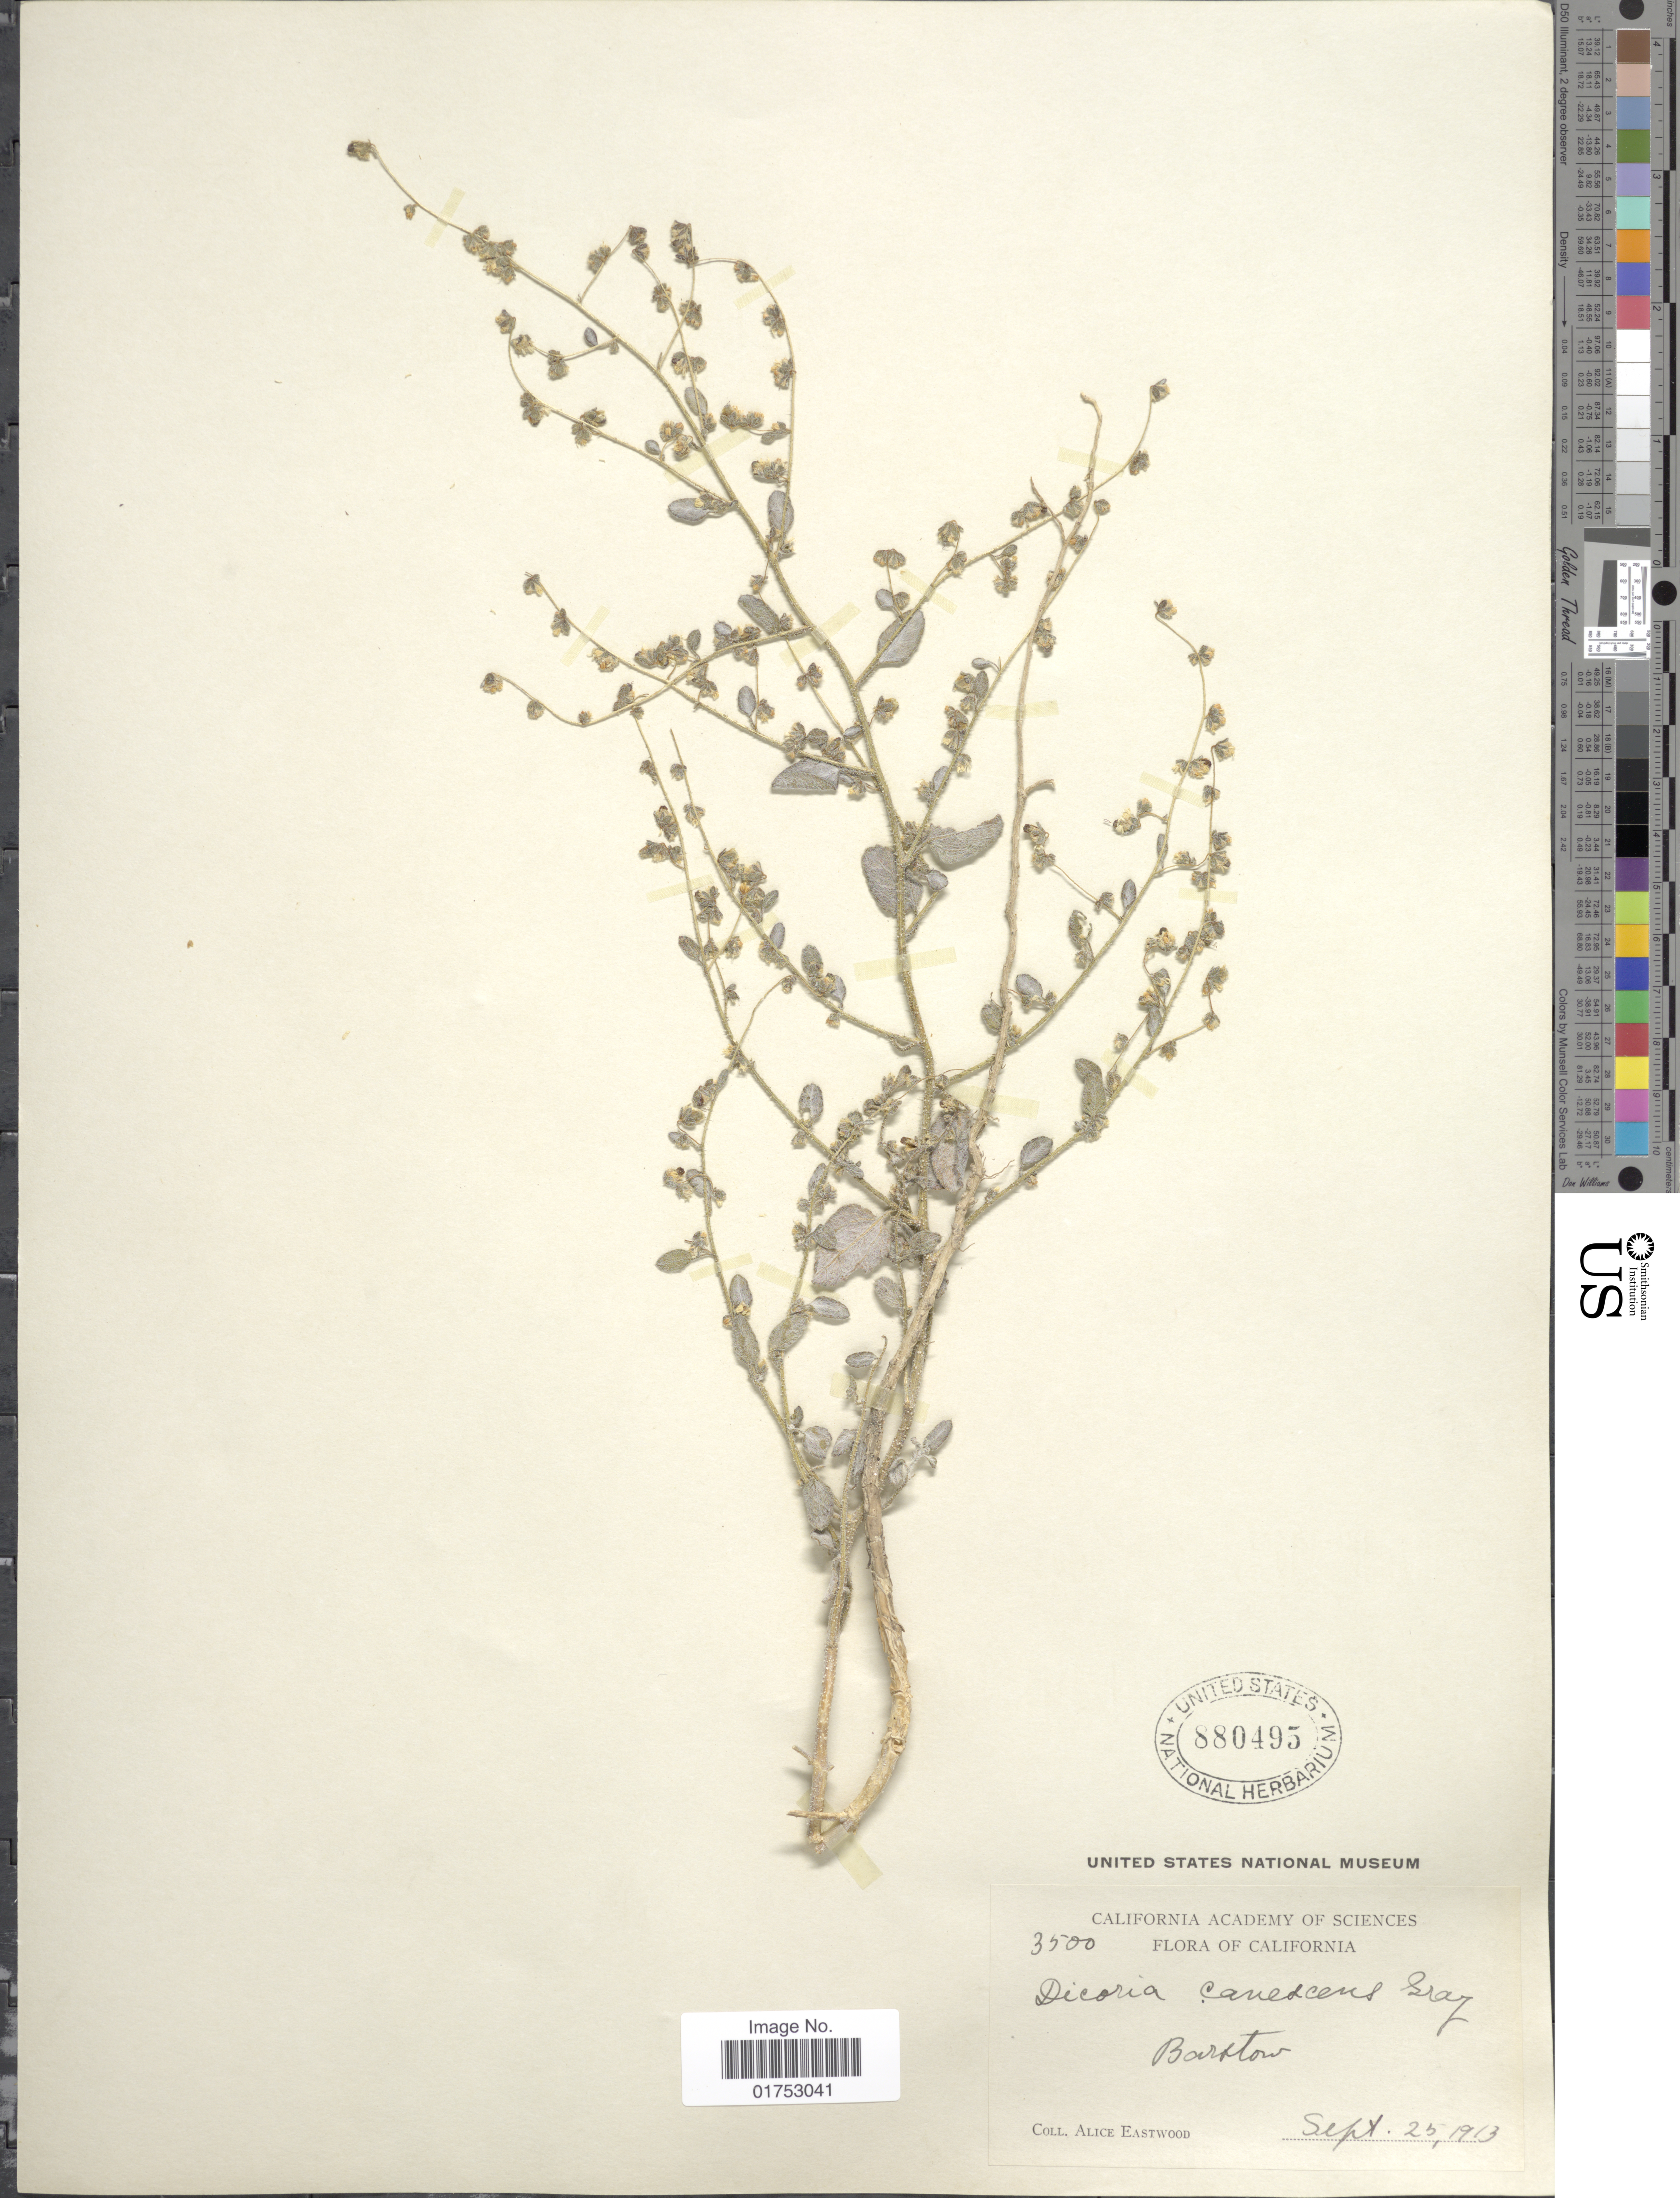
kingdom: Plantae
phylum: Tracheophyta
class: Magnoliopsida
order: Asterales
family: Asteraceae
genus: Dicoria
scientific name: Dicoria canescens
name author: A. Gray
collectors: A. Eastwood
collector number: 3500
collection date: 1913-09-25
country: United States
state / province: California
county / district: San Bernardino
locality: Barstow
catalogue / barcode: US 880495